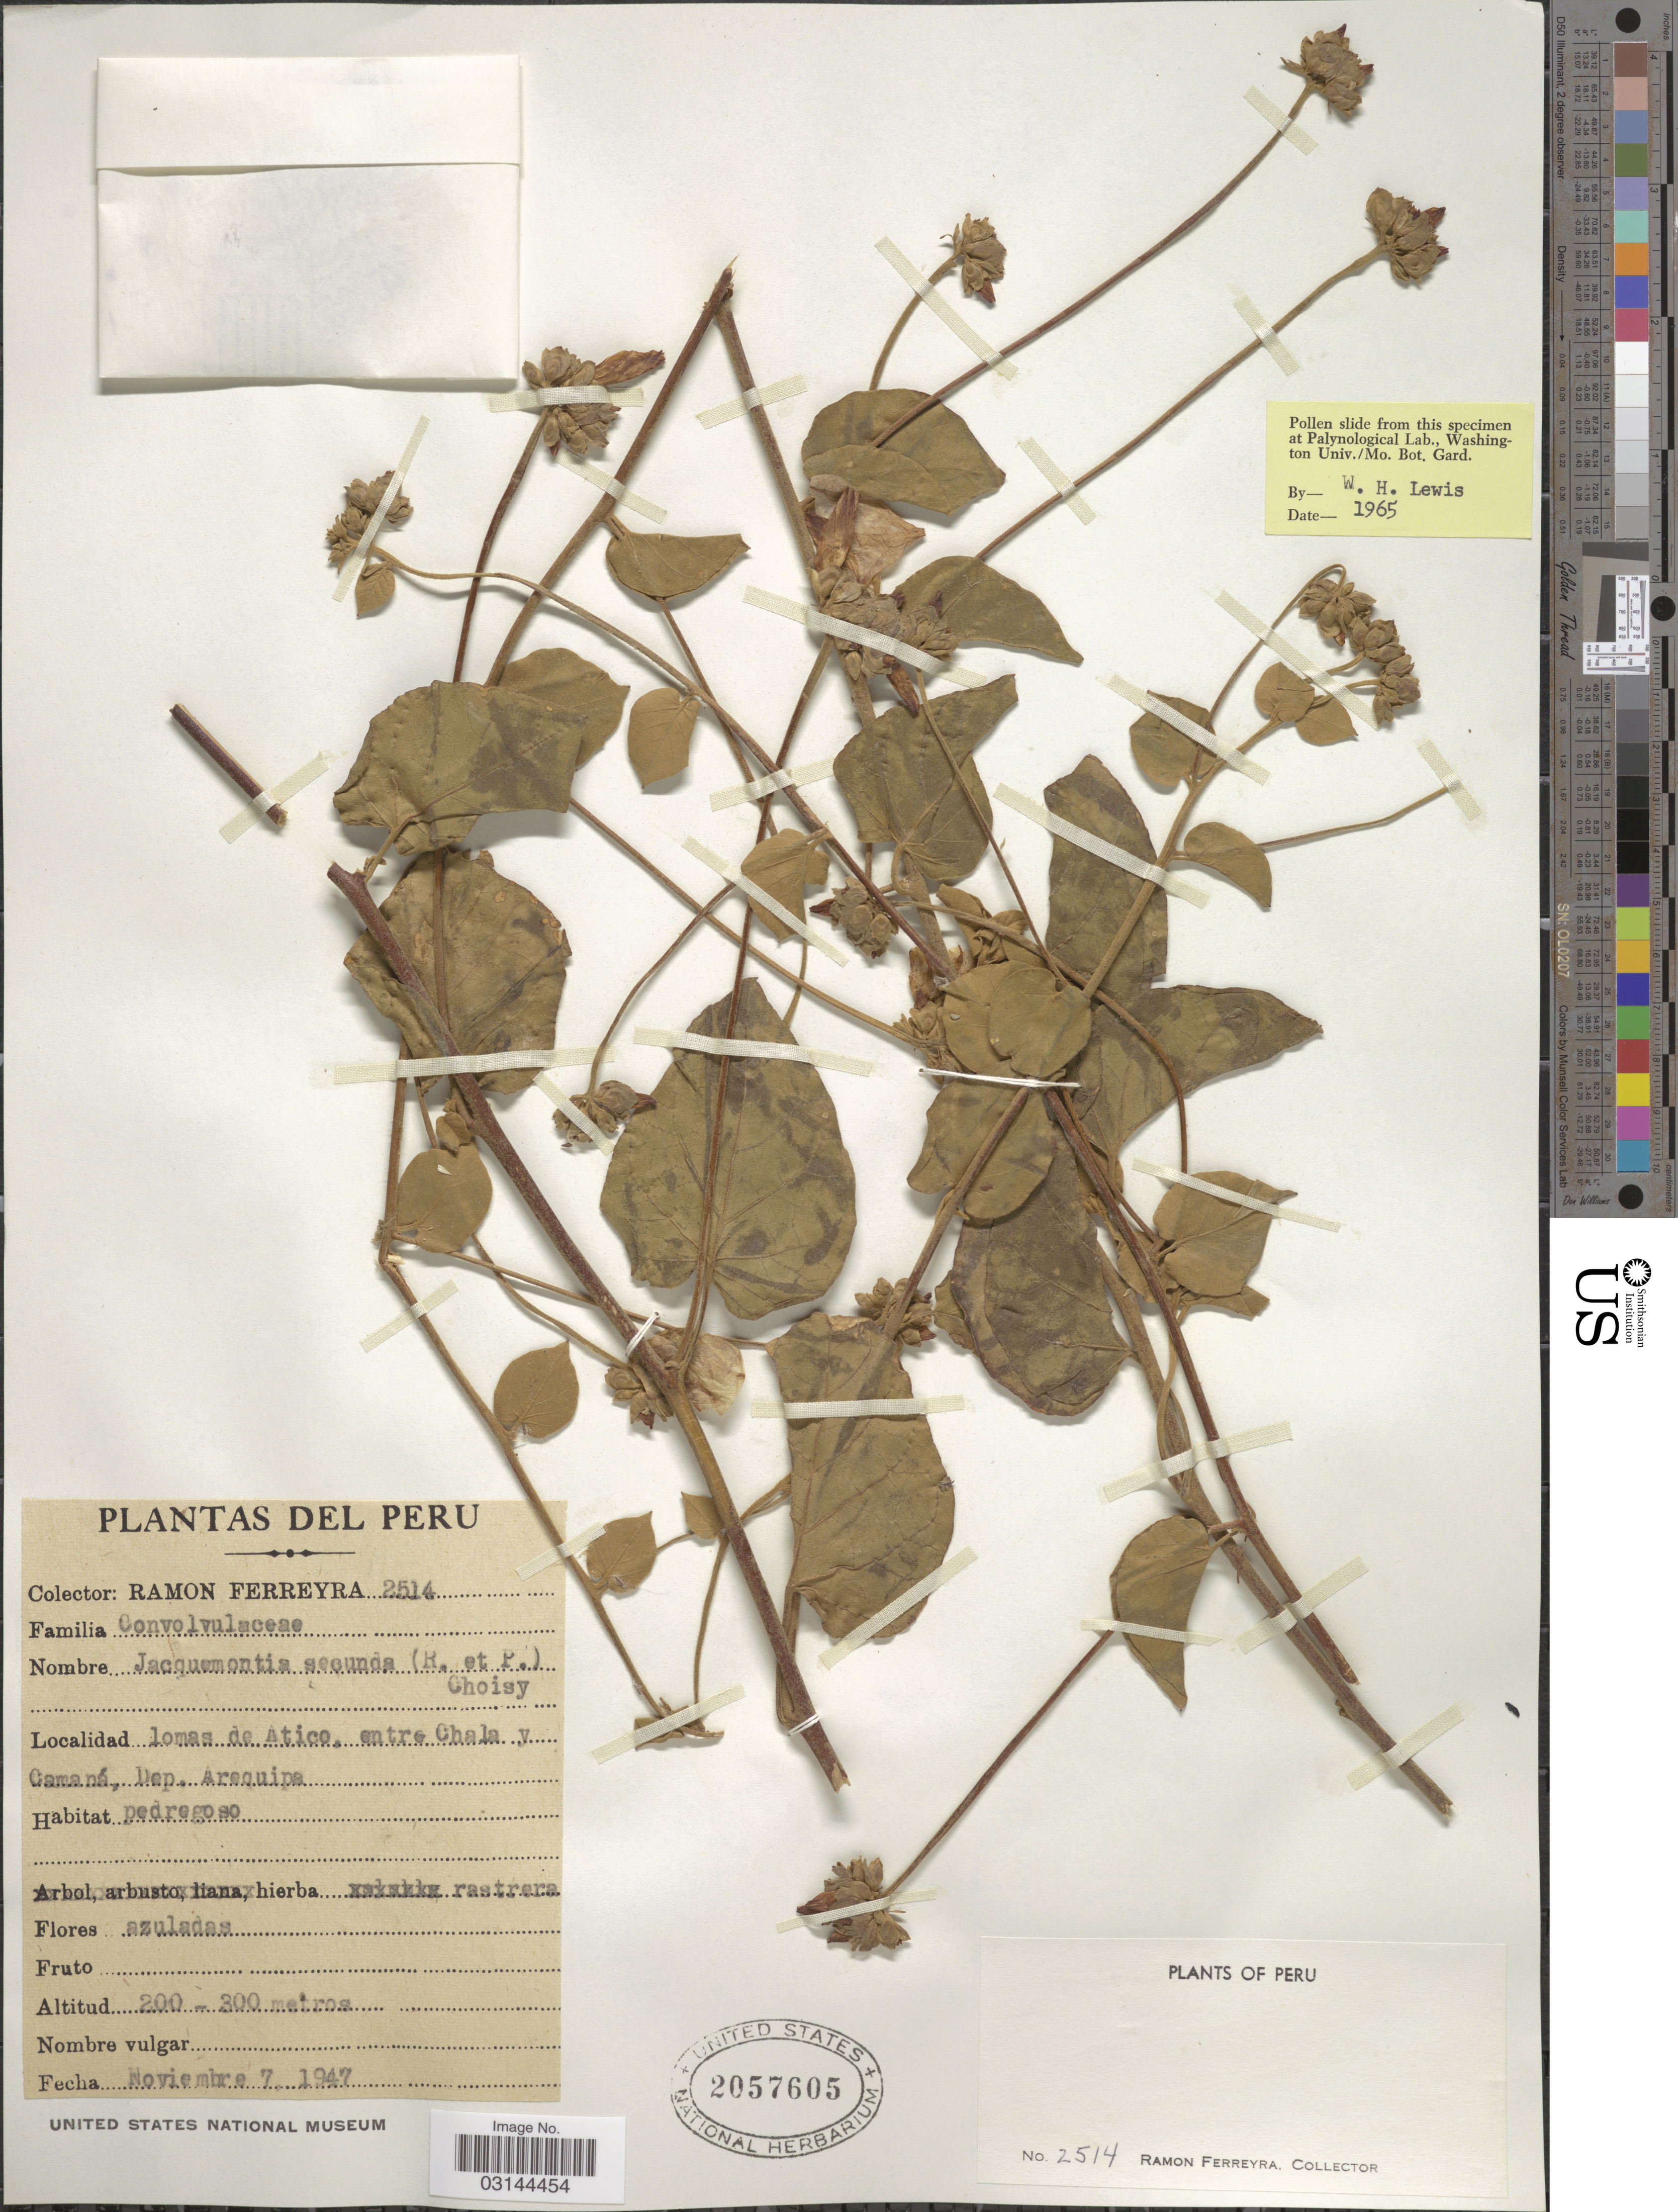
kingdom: Plantae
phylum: Tracheophyta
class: Magnoliopsida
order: Solanales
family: Convolvulaceae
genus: Jacquemontia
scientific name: Jacquemontia secunda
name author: Choisy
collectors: R. A. Ferreyra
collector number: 2514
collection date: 1947-11-07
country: Peru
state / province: Arequipa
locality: Lomas de Atico, entre Chala y Camaná, Dep. Arequipa.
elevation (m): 200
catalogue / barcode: US 2057605